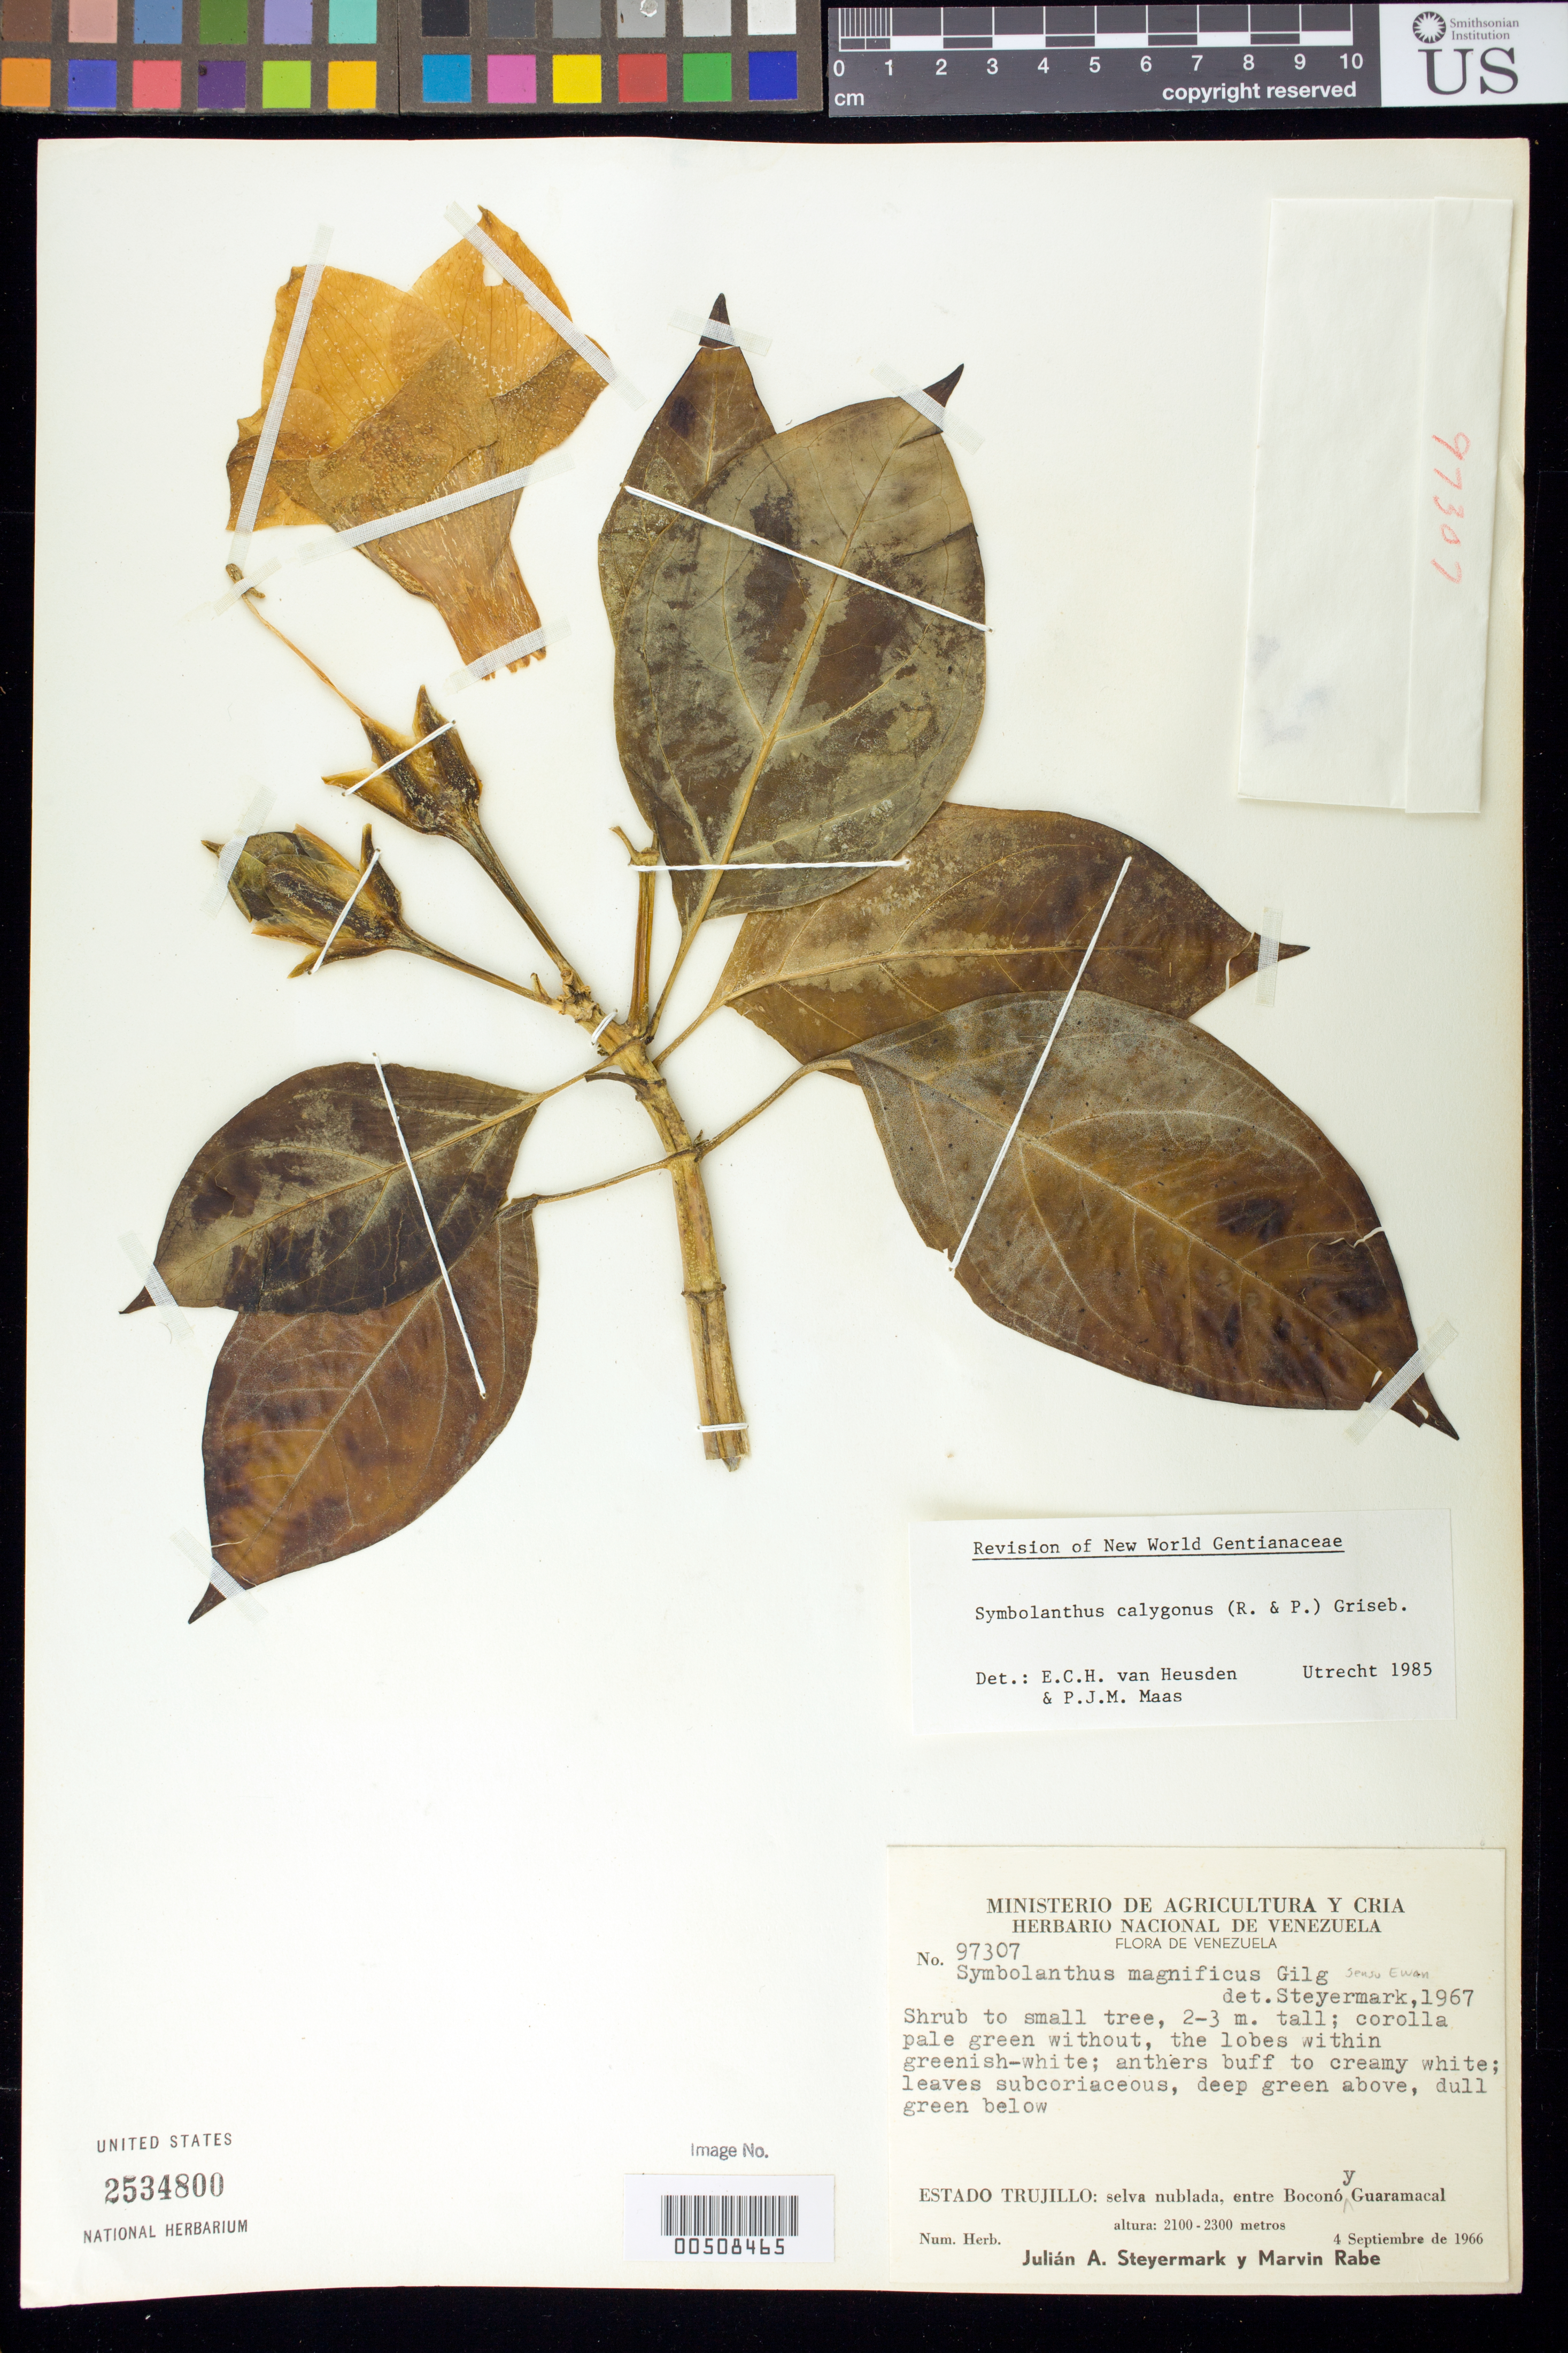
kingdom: Plantae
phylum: Tracheophyta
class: Magnoliopsida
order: Gentianales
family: Gentianaceae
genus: Symbolanthus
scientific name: Symbolanthus vasculosus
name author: (Griseb.) Gilg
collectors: J. Steyermark & M. Rabe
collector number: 97307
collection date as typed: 04 Sep 1966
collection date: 1966-09-04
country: Venezuela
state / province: Trujillo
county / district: Boconó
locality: Entre Boconó y Guaramacal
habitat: Selva nublada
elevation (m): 2100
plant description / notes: US, VEN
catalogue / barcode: US 2534800